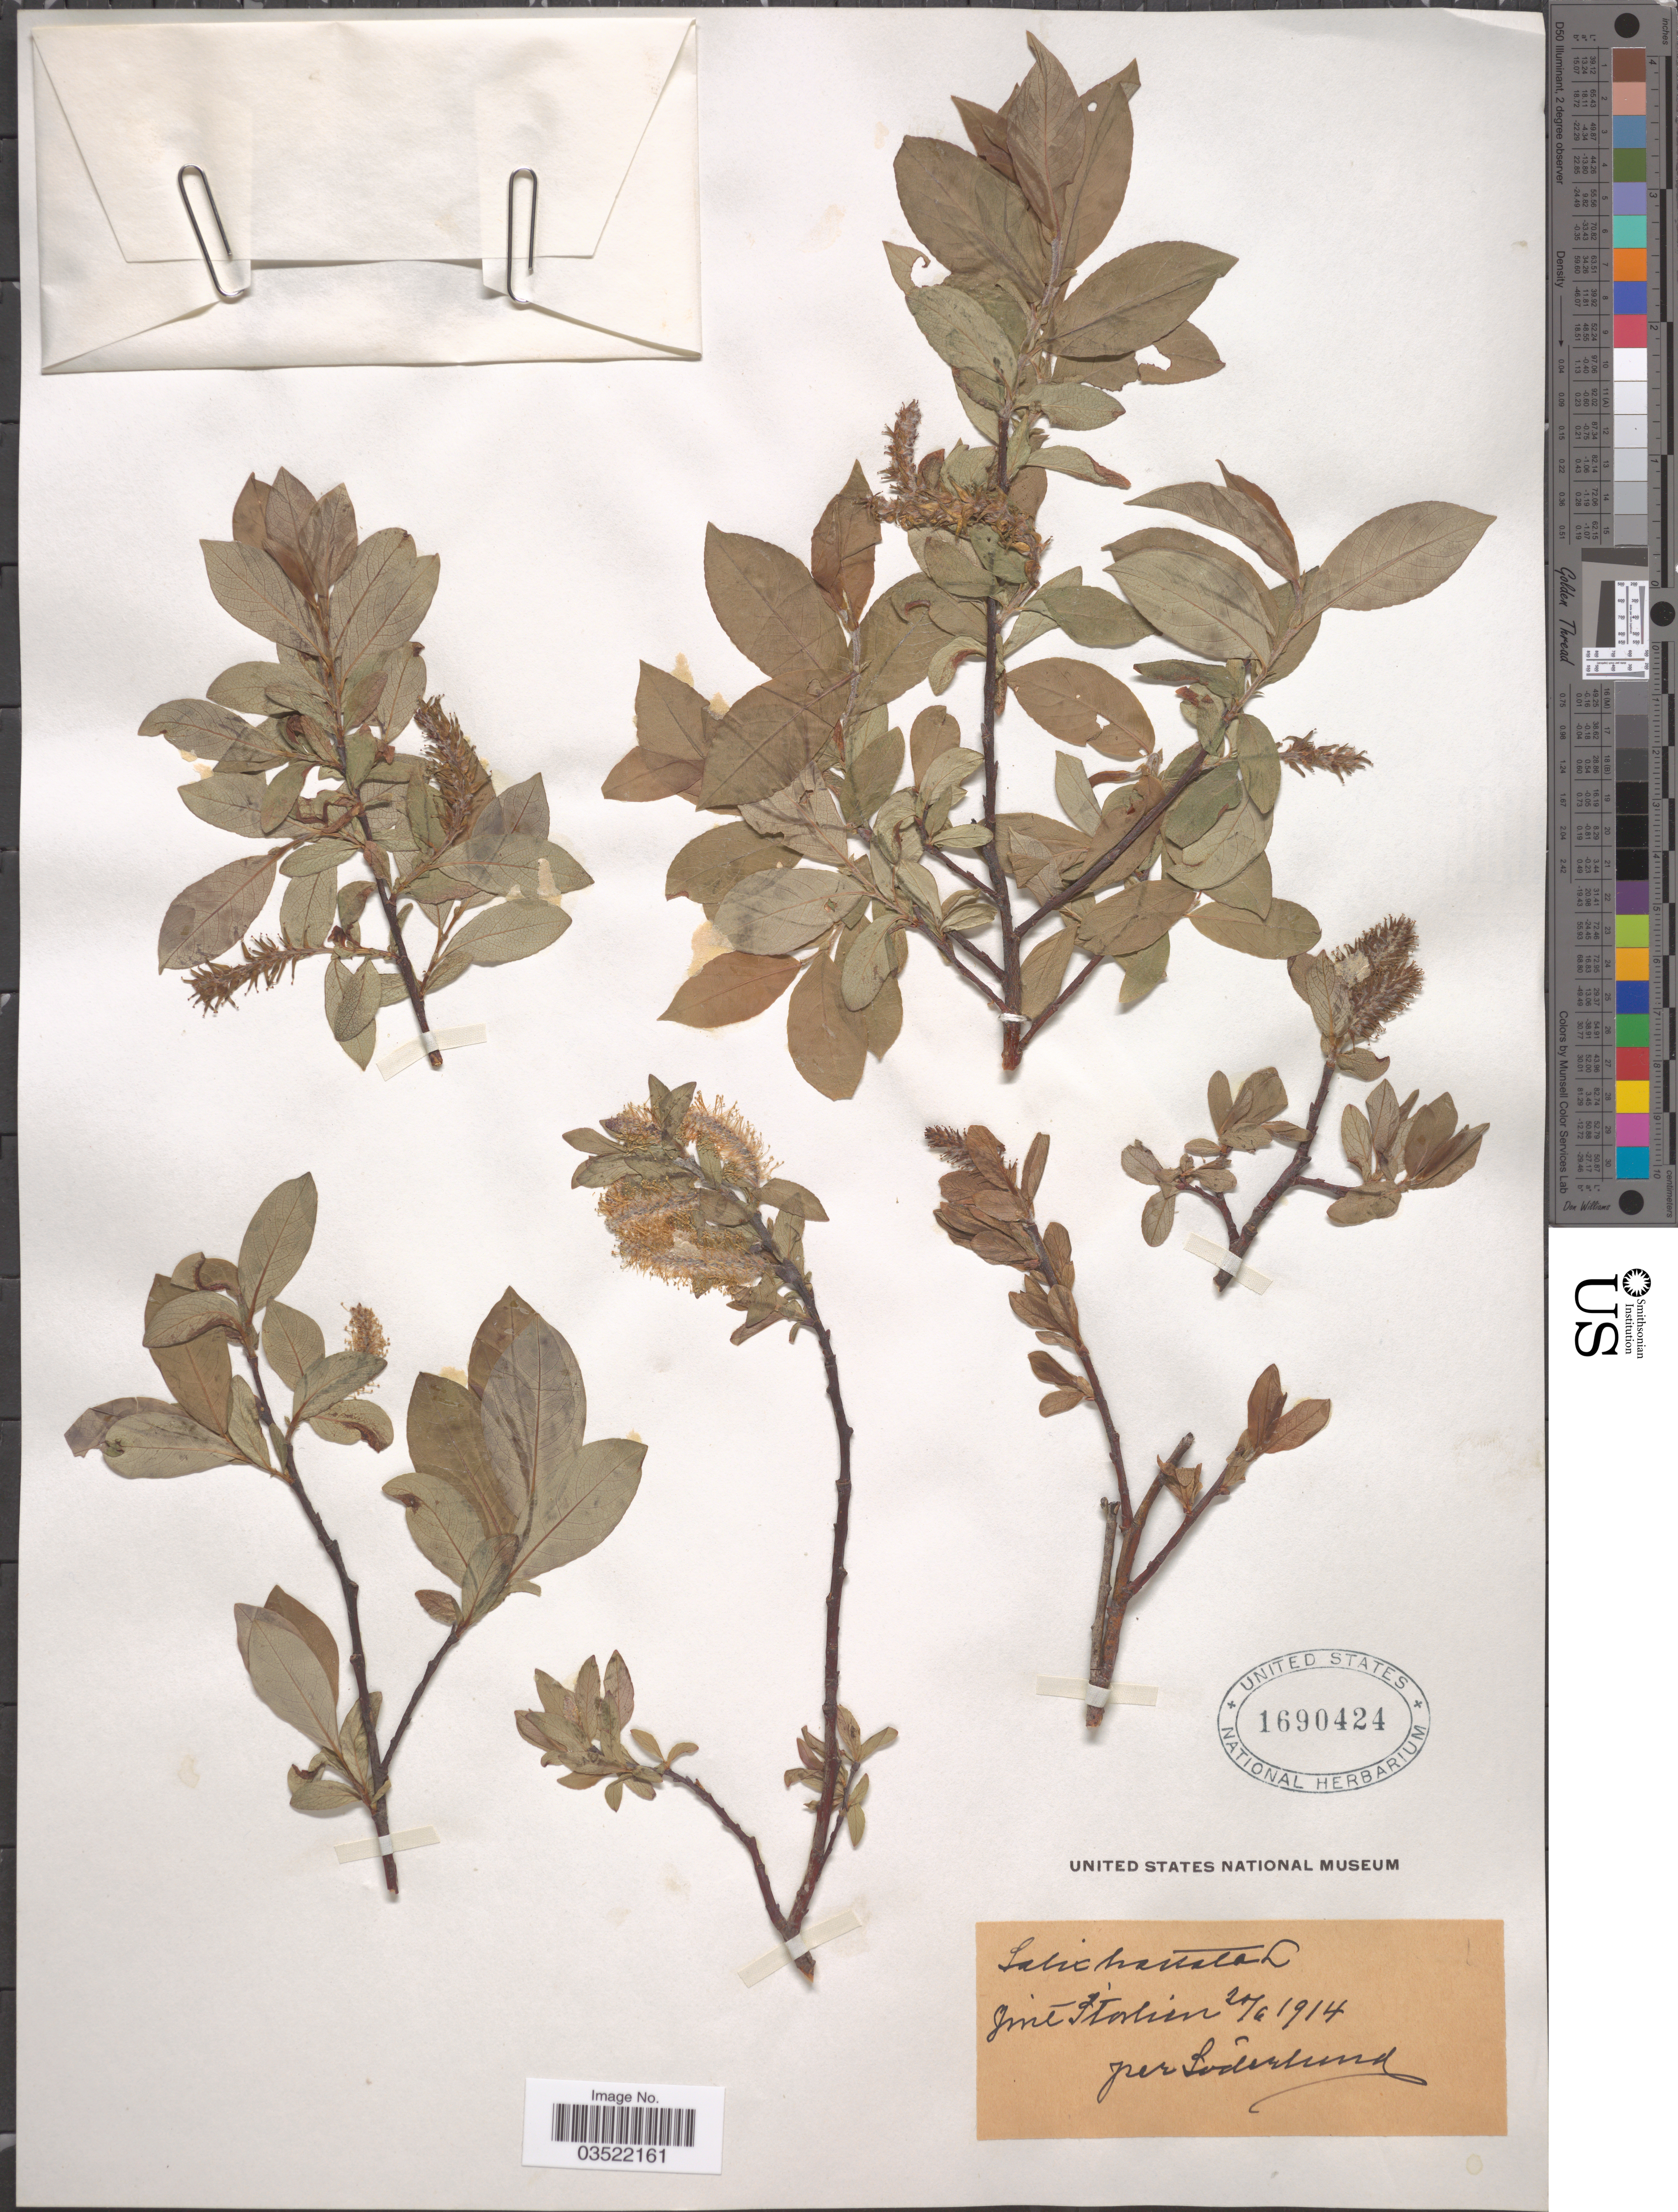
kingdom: Plantae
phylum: Tracheophyta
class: Magnoliopsida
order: Malpighiales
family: Salicaceae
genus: Salix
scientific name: Salix hastata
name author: L.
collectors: Soderlund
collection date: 1914-06-20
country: Sweden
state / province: Jämtland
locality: Jmt Station.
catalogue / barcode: US 1690424